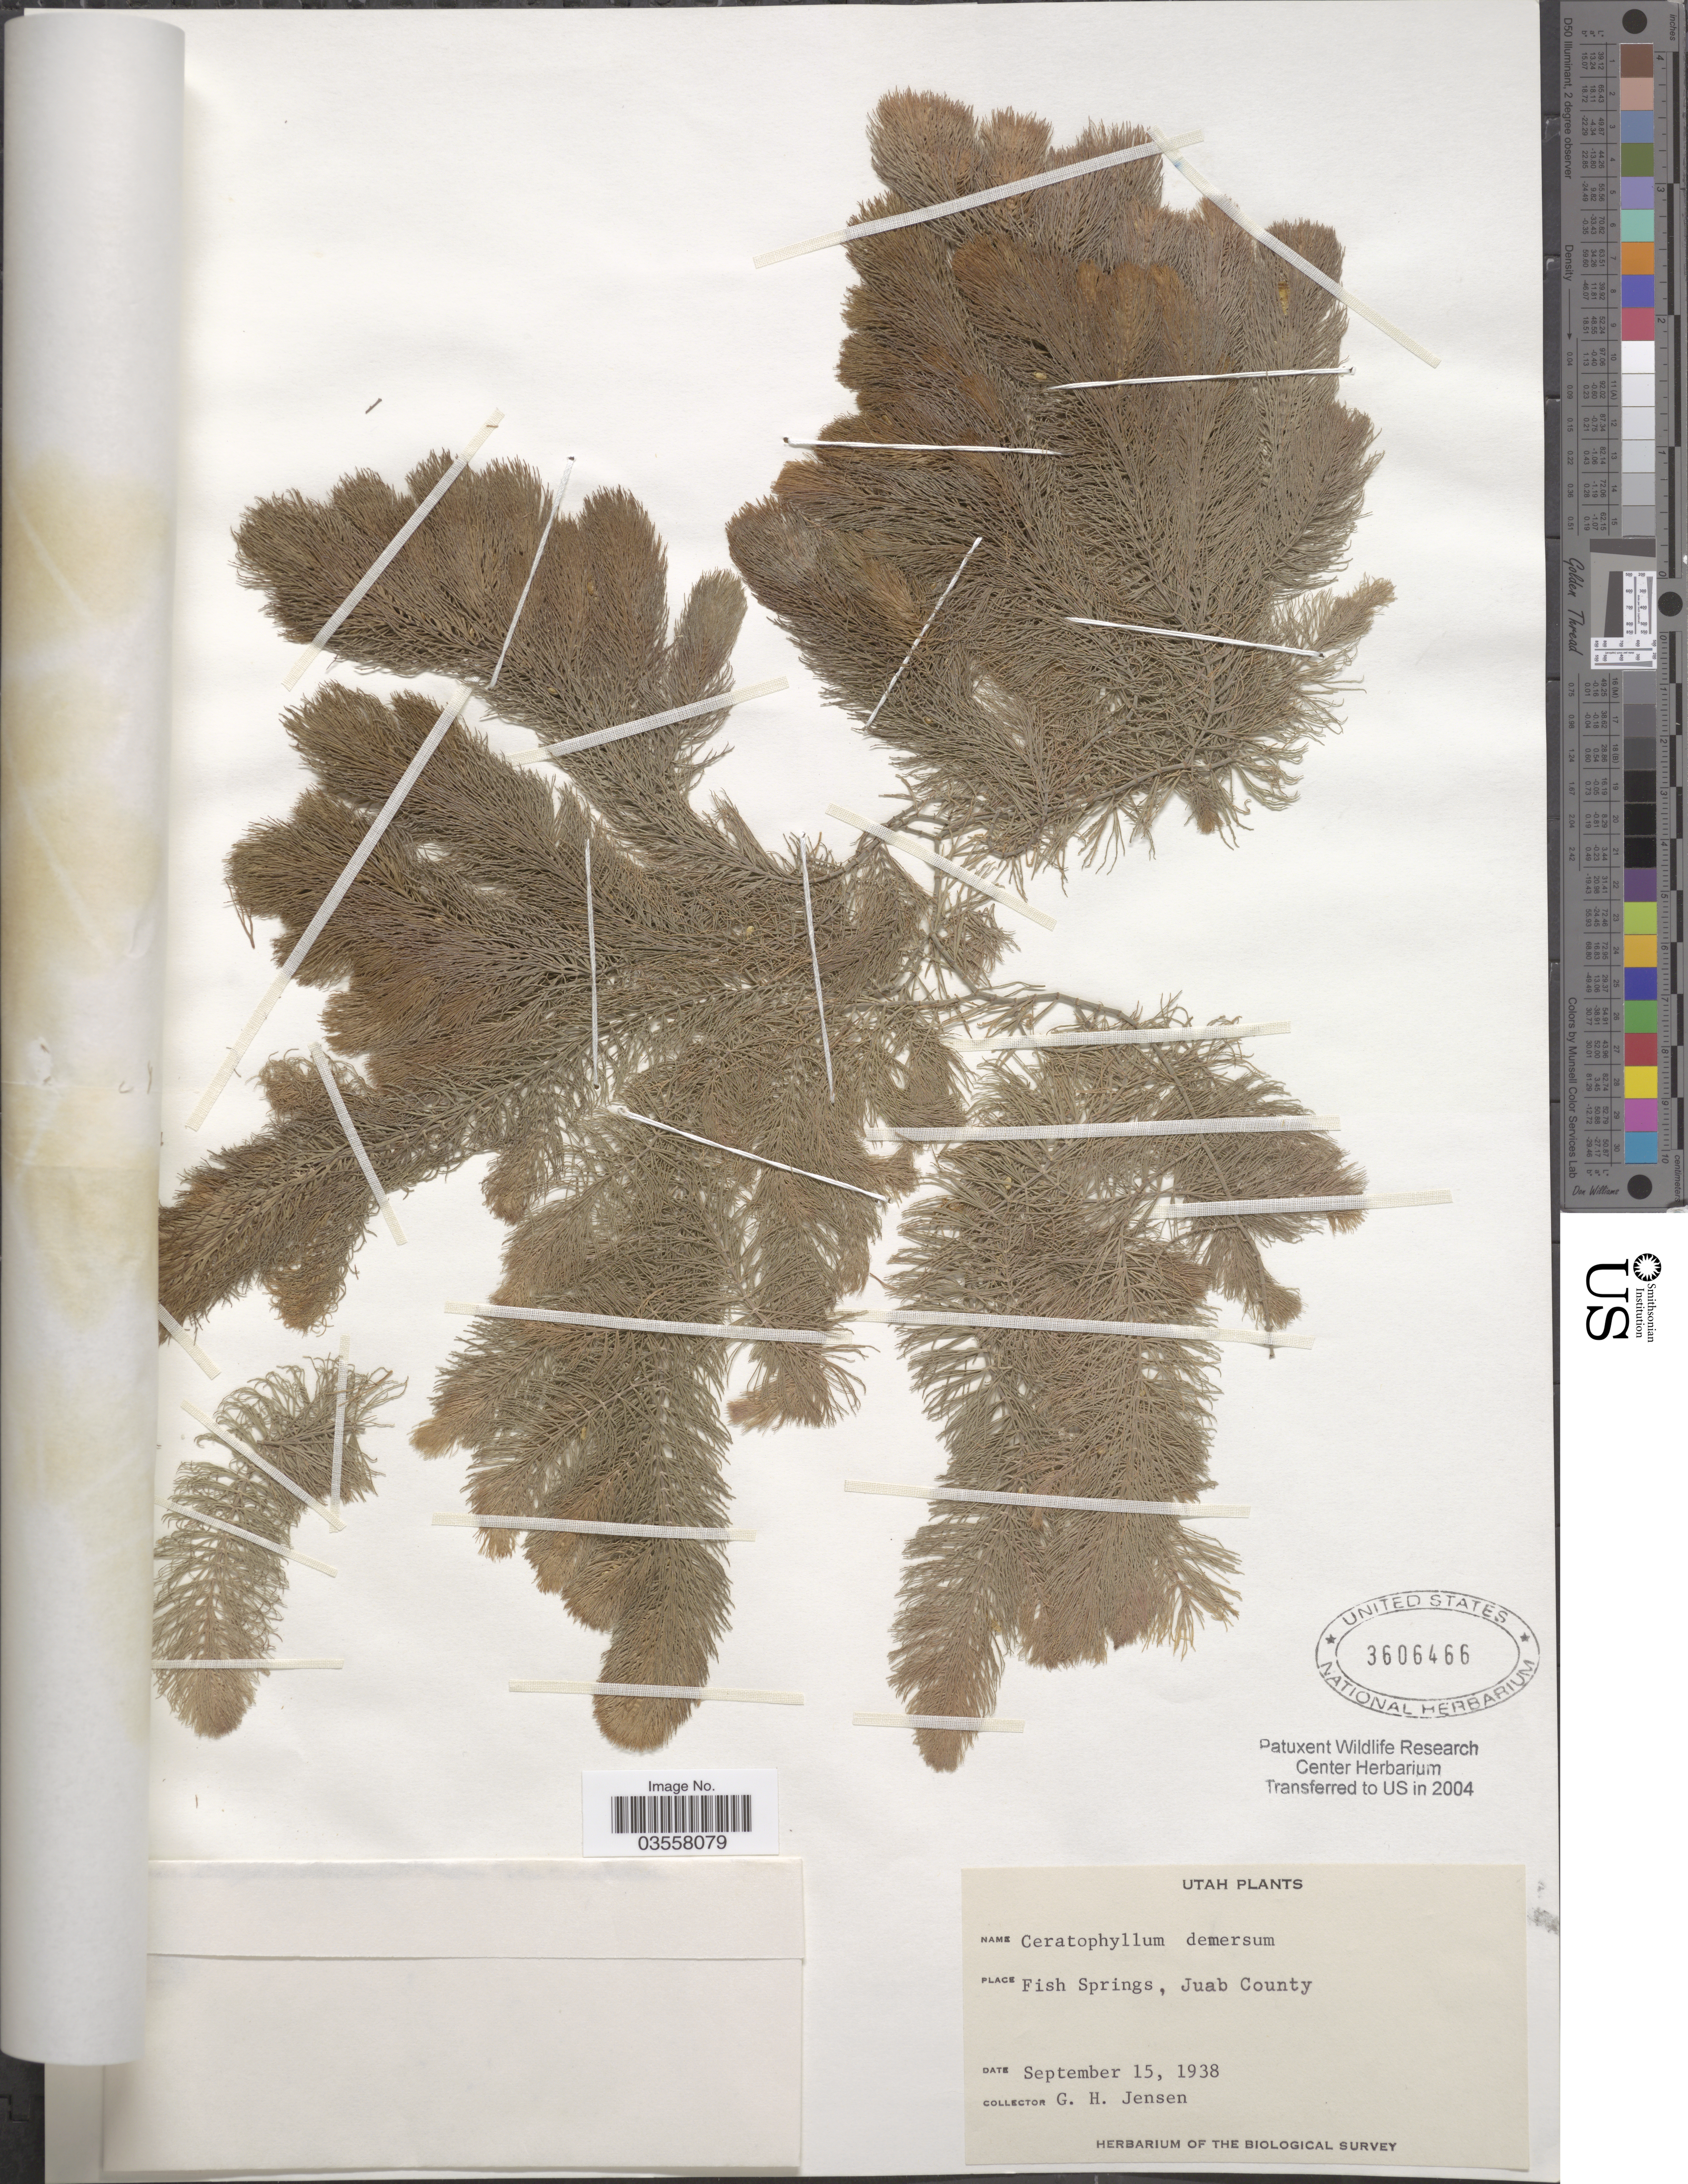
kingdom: Plantae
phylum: Tracheophyta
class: Magnoliopsida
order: Ceratophyllales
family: Ceratophyllaceae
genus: Ceratophyllum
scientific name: Ceratophyllum demersum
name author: L.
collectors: G. H. Jensen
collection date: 1938-09-15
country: United States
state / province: Utah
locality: Fish Springs, Juab County.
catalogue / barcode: US 3606466